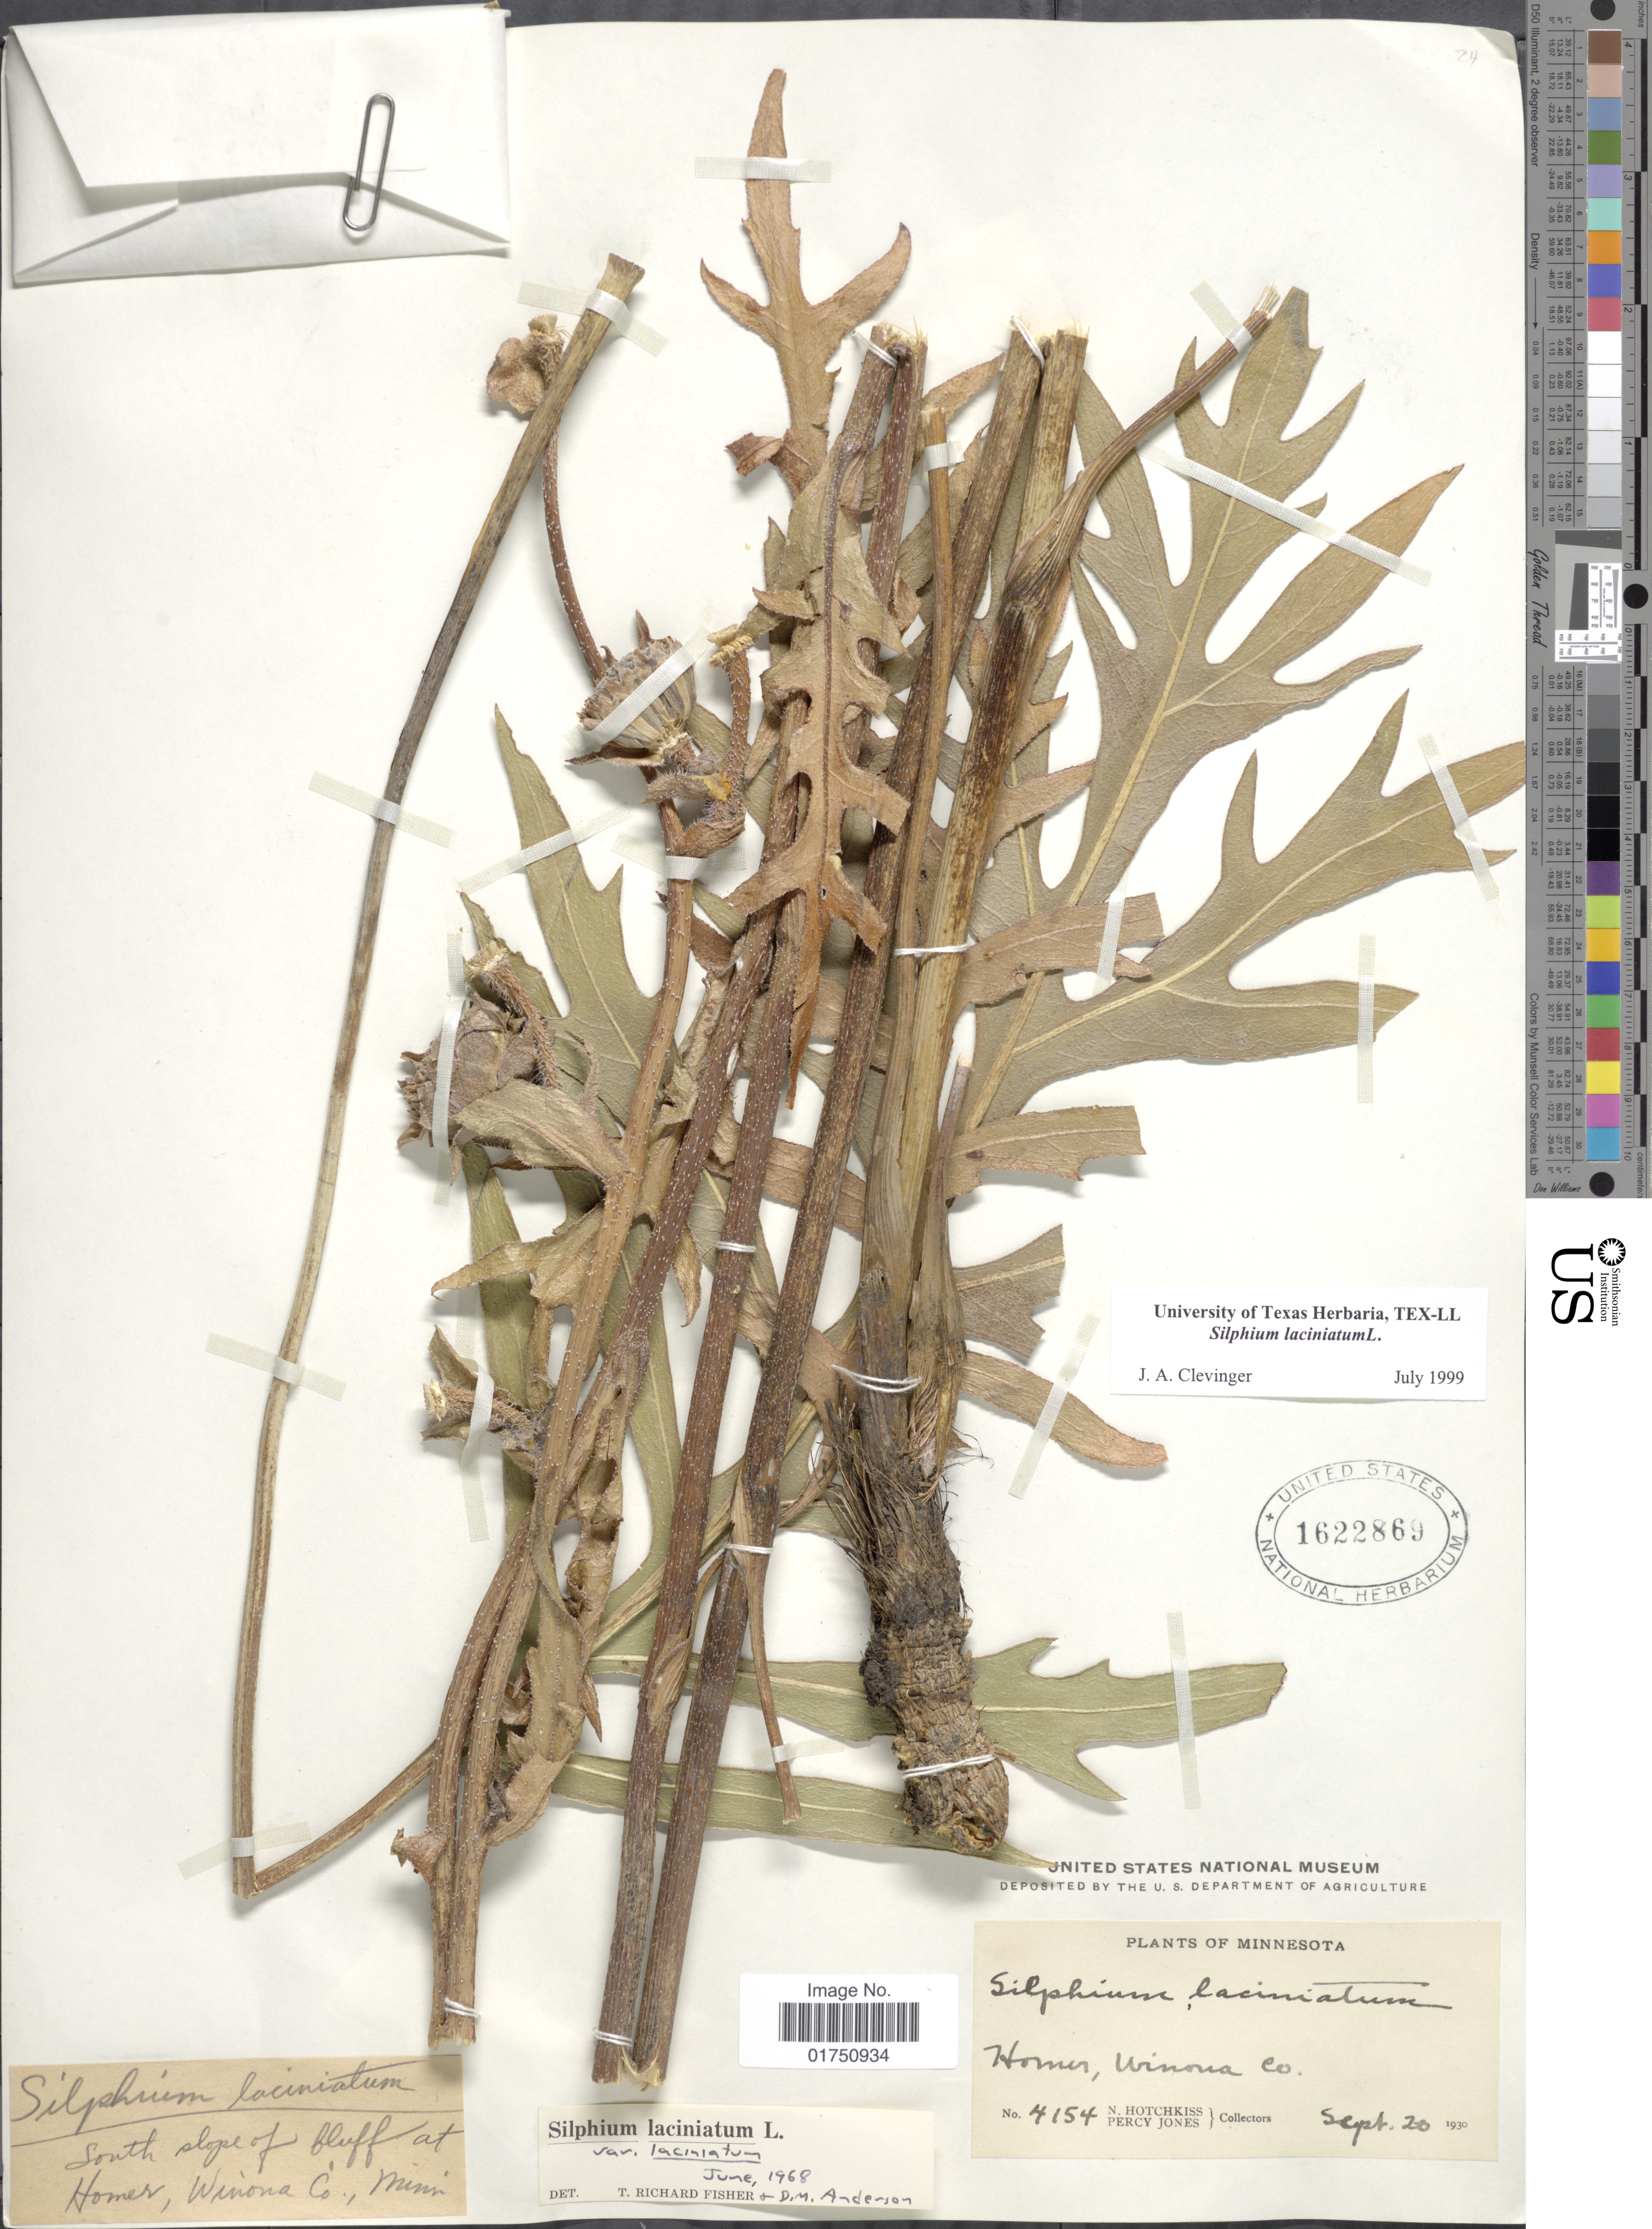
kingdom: Plantae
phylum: Tracheophyta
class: Magnoliopsida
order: Asterales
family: Asteraceae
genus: Silphium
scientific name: Silphium laciniatum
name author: L.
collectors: N. Hotchkiss & P. Jones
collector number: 4154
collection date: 1930-09-20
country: United States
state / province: Minnesota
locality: South slope of bluff at Homer, Winona Co., Minn.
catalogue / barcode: US 1622869